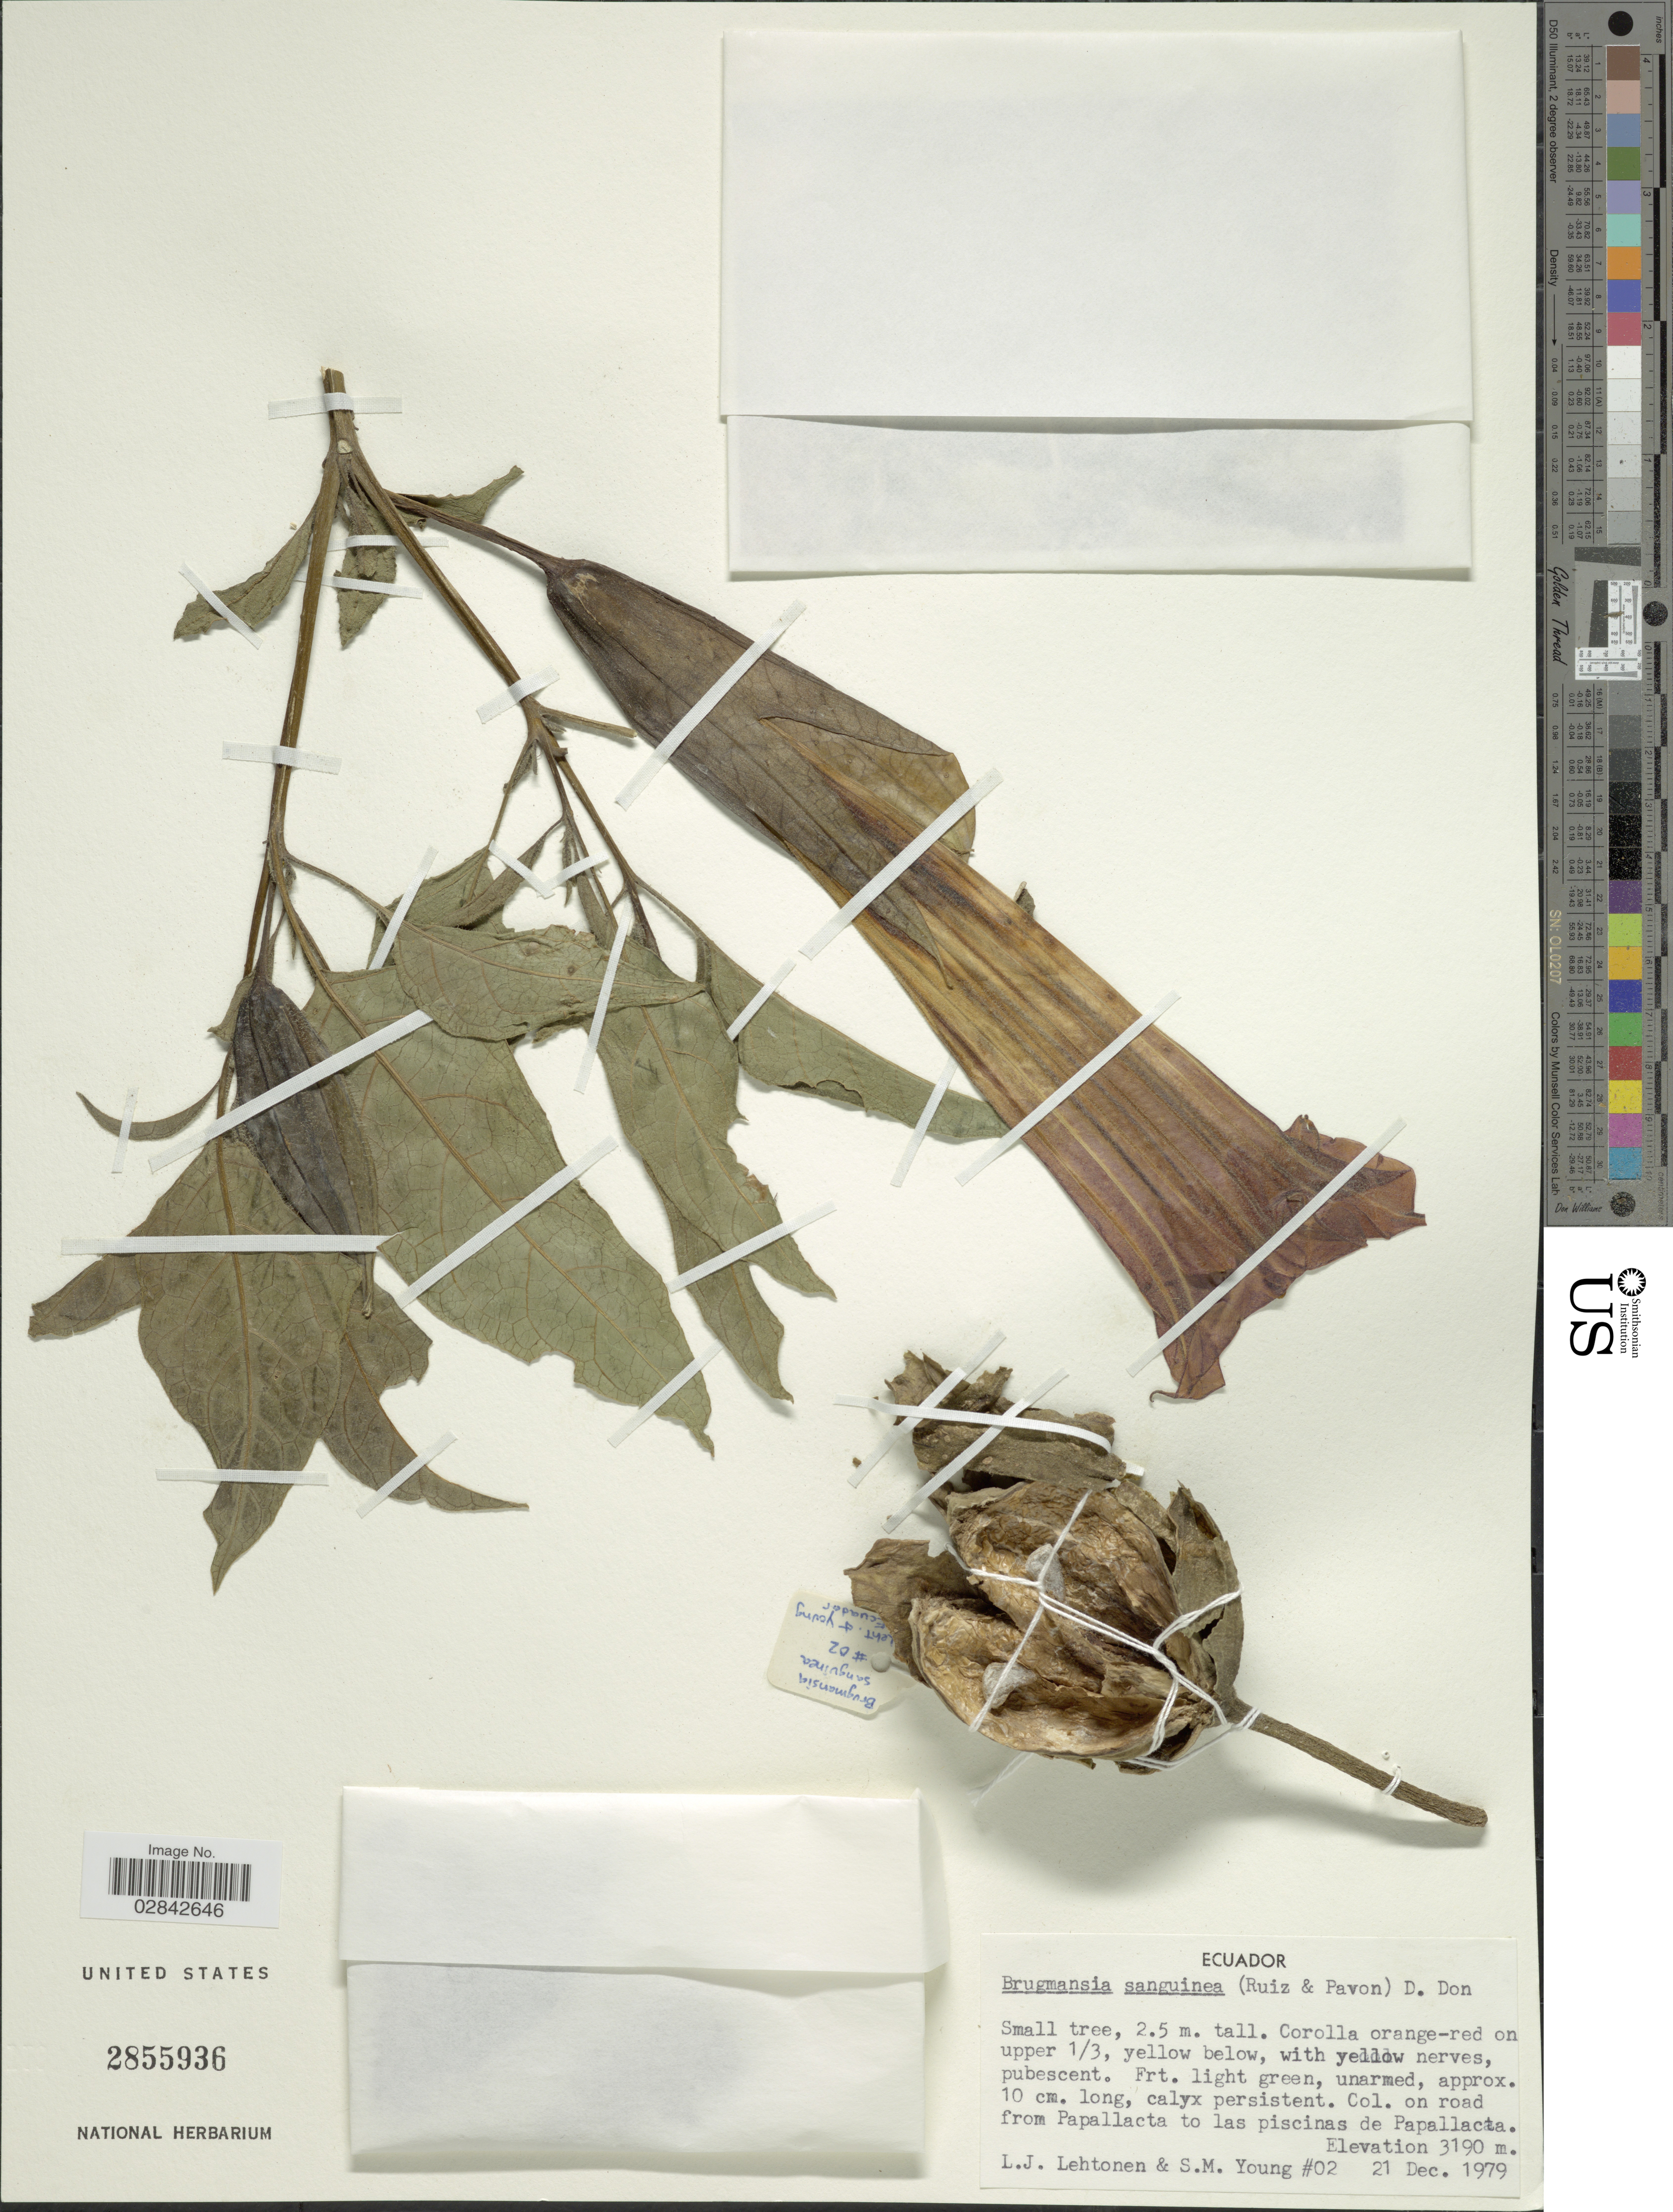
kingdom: Plantae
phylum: Tracheophyta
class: Magnoliopsida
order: Solanales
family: Solanaceae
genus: Brugmansia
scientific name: Brugmansia sanguinea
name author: (Ruiz & Pav.) D. Don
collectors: L. Lehtonen & S. Young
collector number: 02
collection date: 1979-12-21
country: Ecuador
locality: On road from Papallacta to las piscinas de Papallacta.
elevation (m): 3190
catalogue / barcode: US 2855936